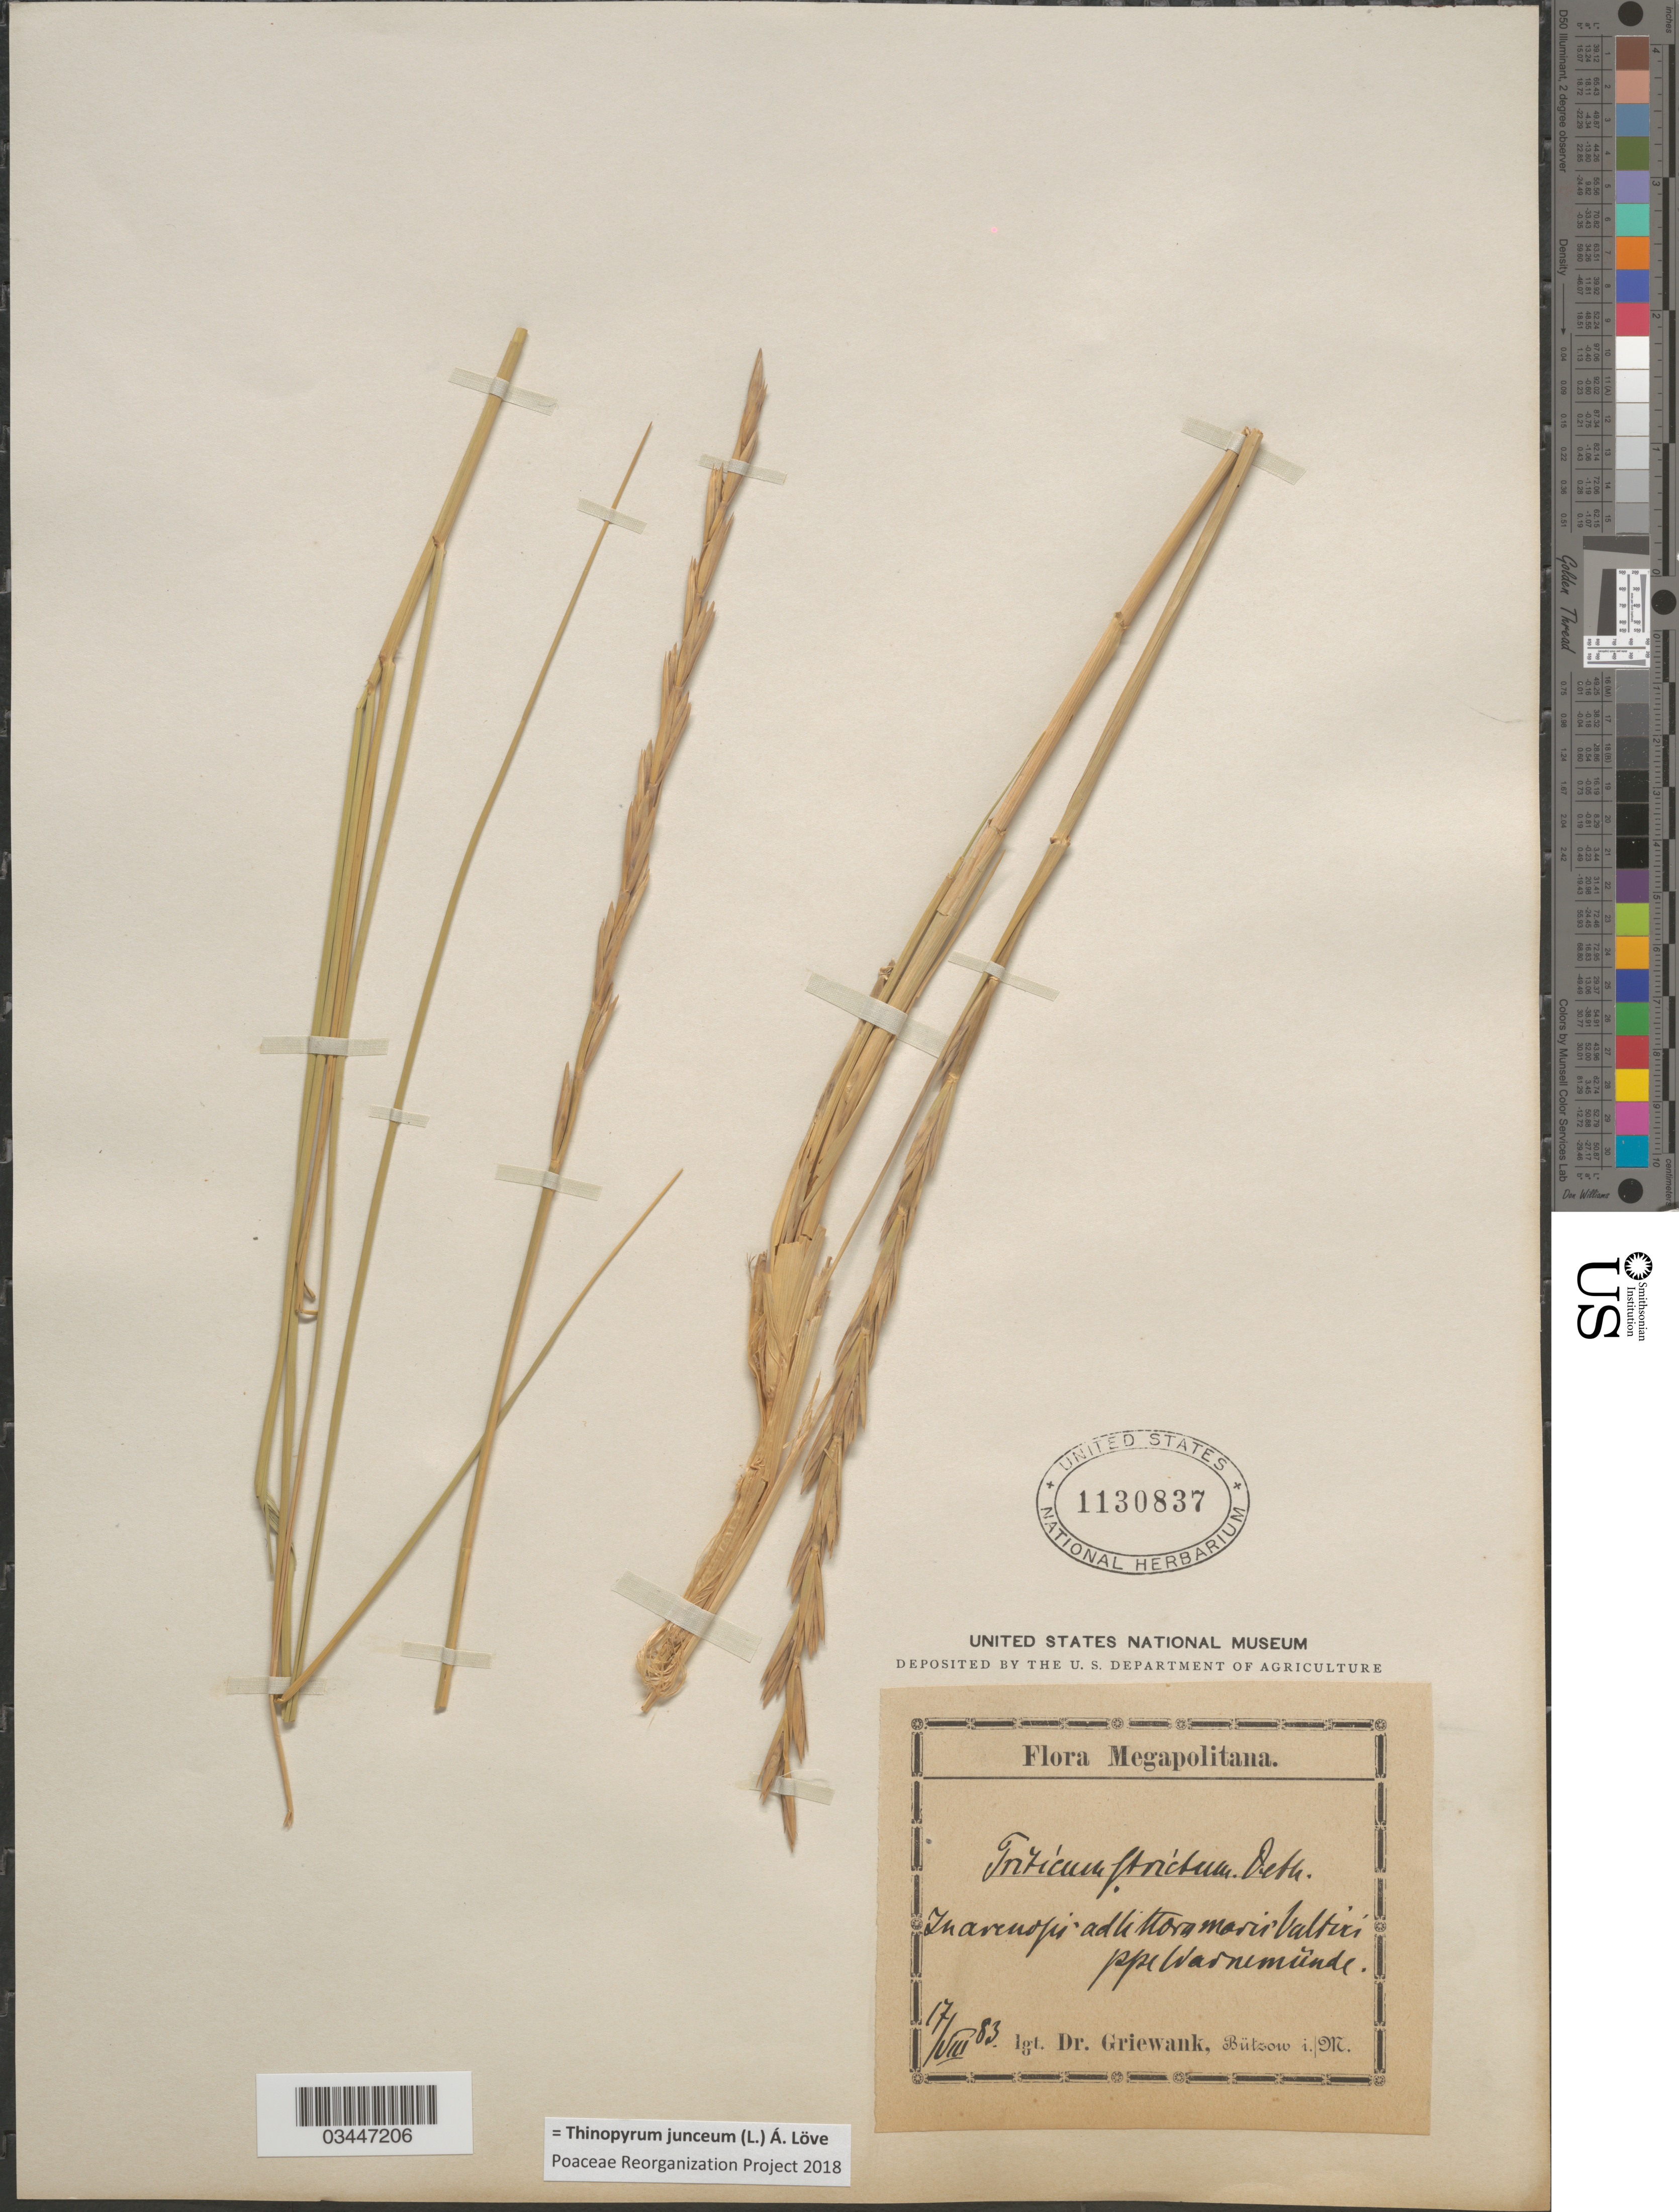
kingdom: Plantae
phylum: Tracheophyta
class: Liliopsida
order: Poales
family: Poaceae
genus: Thinopyrum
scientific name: Thinopyrum junceum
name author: (L.) Á. Löve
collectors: Griewank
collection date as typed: Transcribed d/m/y: 17/8/83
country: Germany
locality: Megapolitana. In arenosis ad littora mari valtiri ppe Warnemunde.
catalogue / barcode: US 1130837